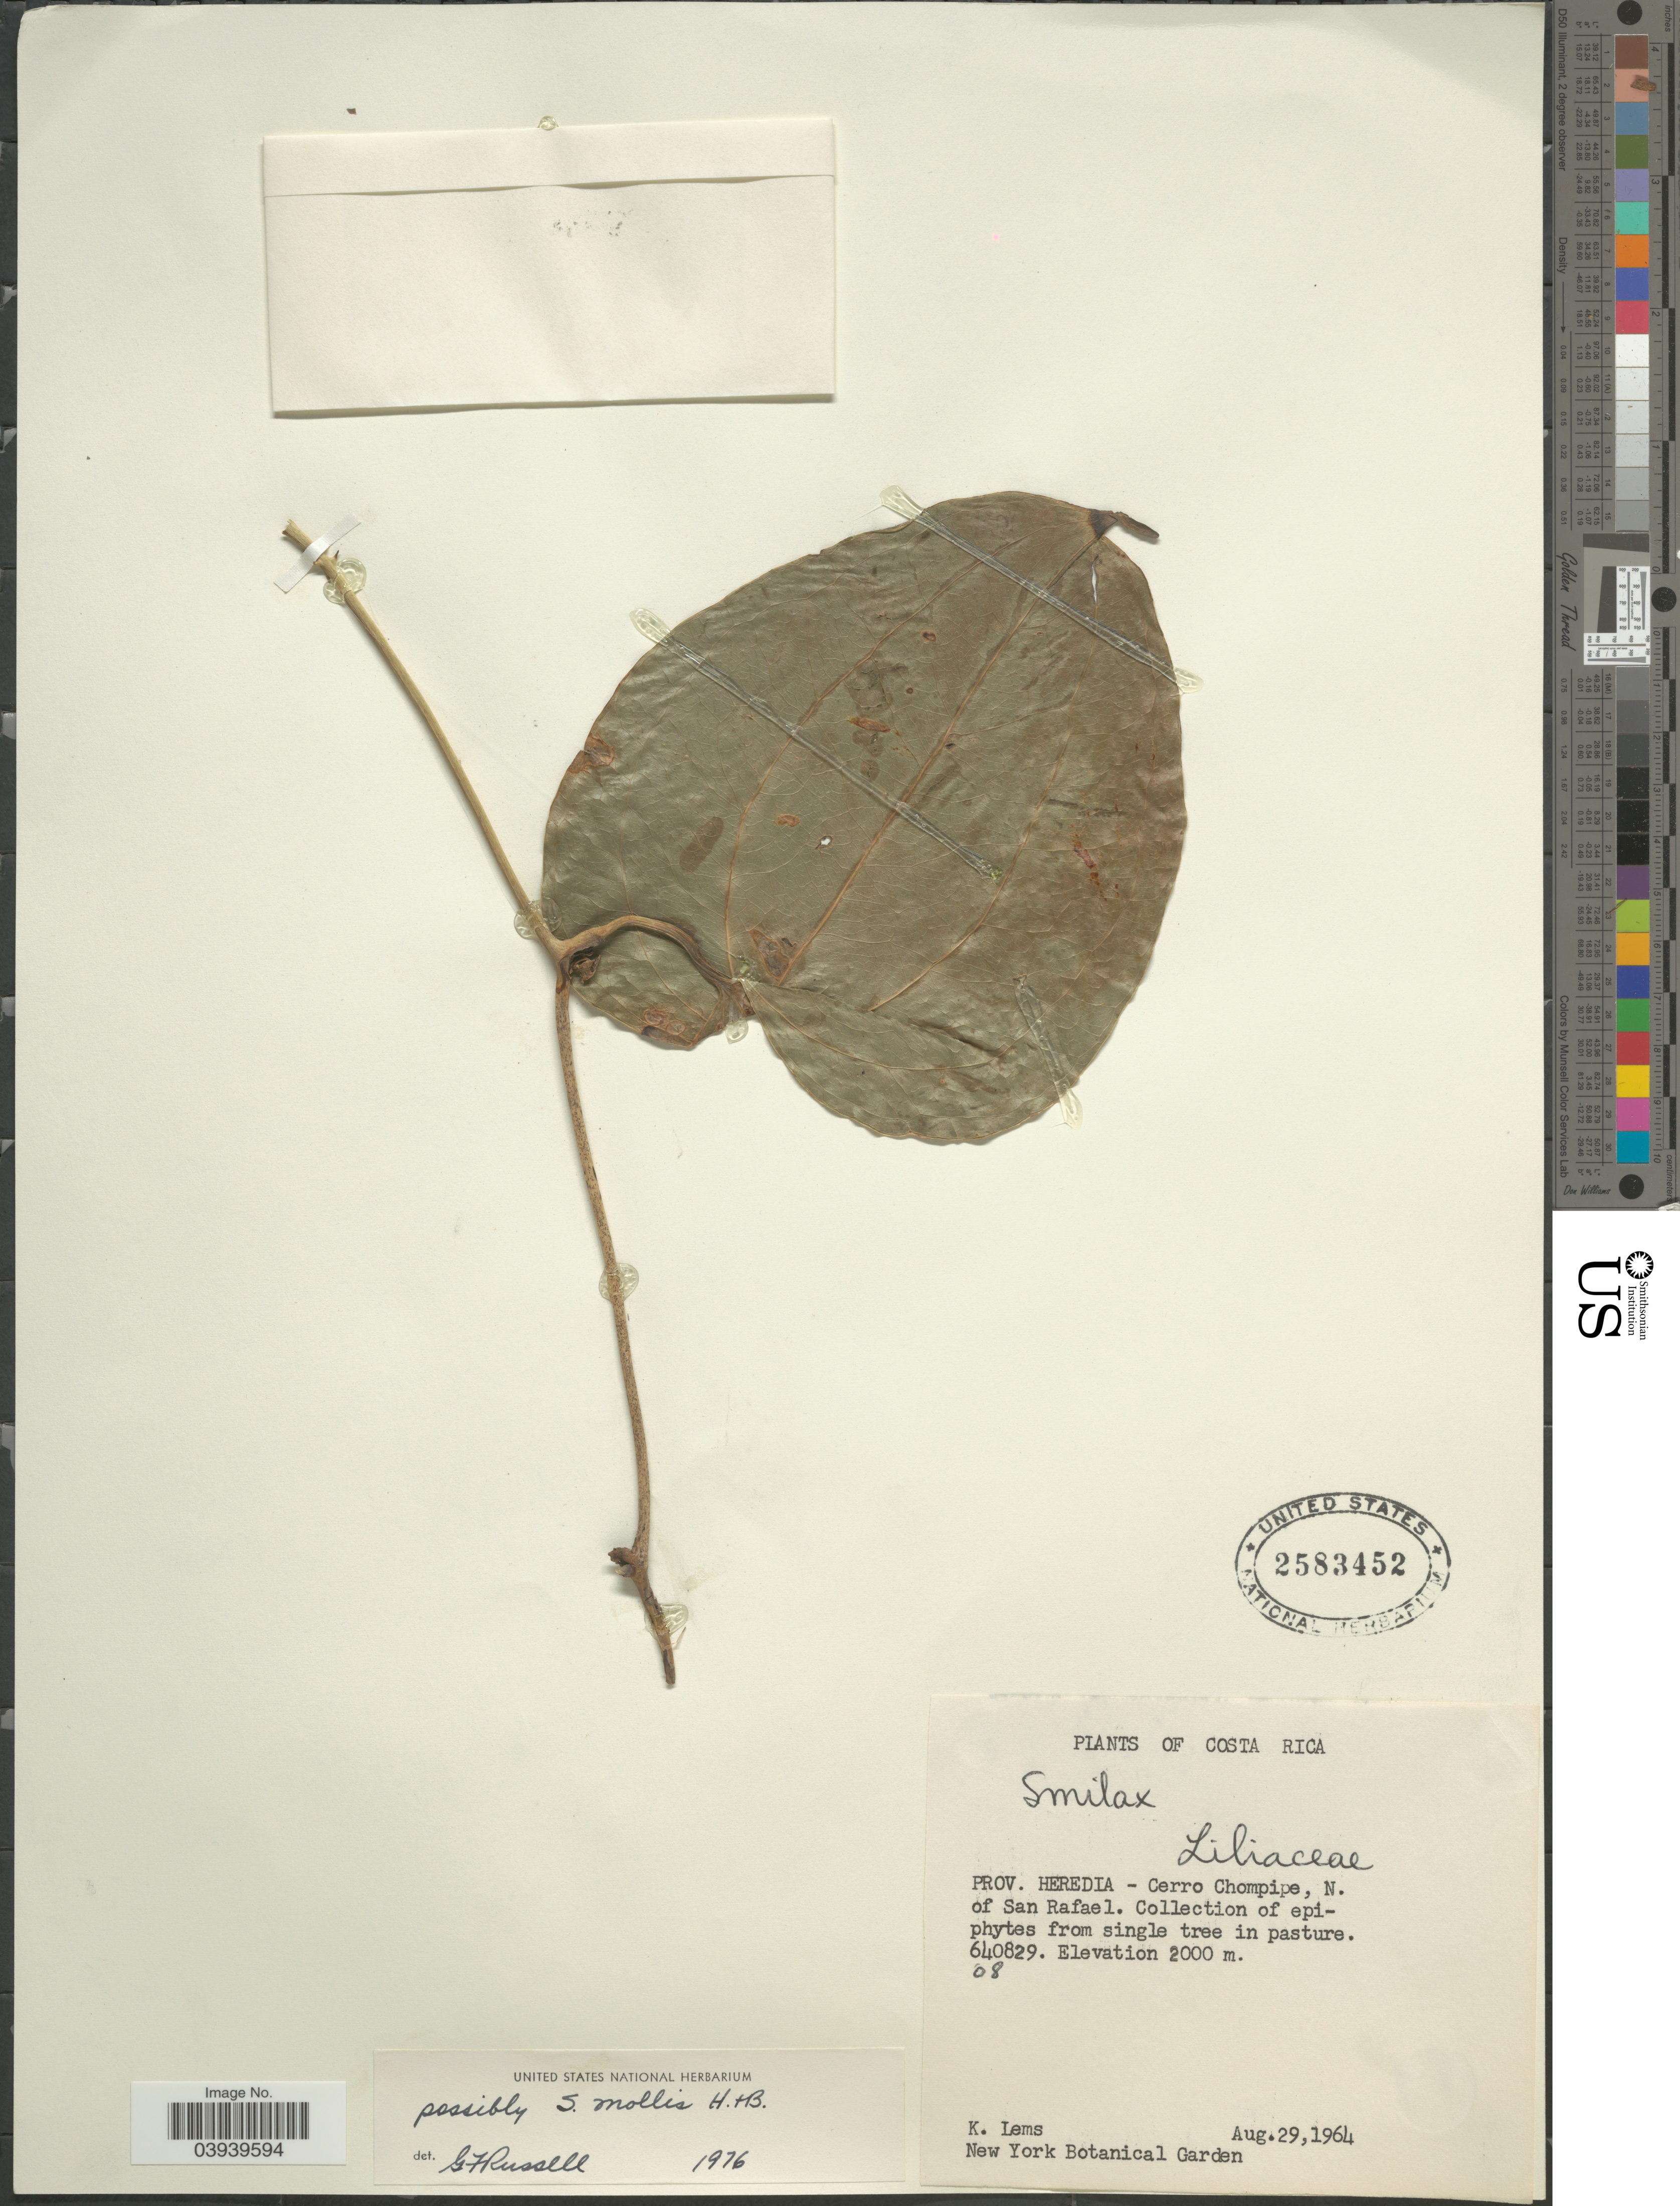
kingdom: Plantae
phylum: Tracheophyta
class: Liliopsida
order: Liliales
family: Smilacaceae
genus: Smilax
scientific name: Smilax mollis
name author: Humb. & Bonpl. ex Willd.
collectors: K. Lems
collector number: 640829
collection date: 1964-08-29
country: Costa Rica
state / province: Heredia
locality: Cerro Chompipe, N. of San Rafael.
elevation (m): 2000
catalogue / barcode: US 2583452